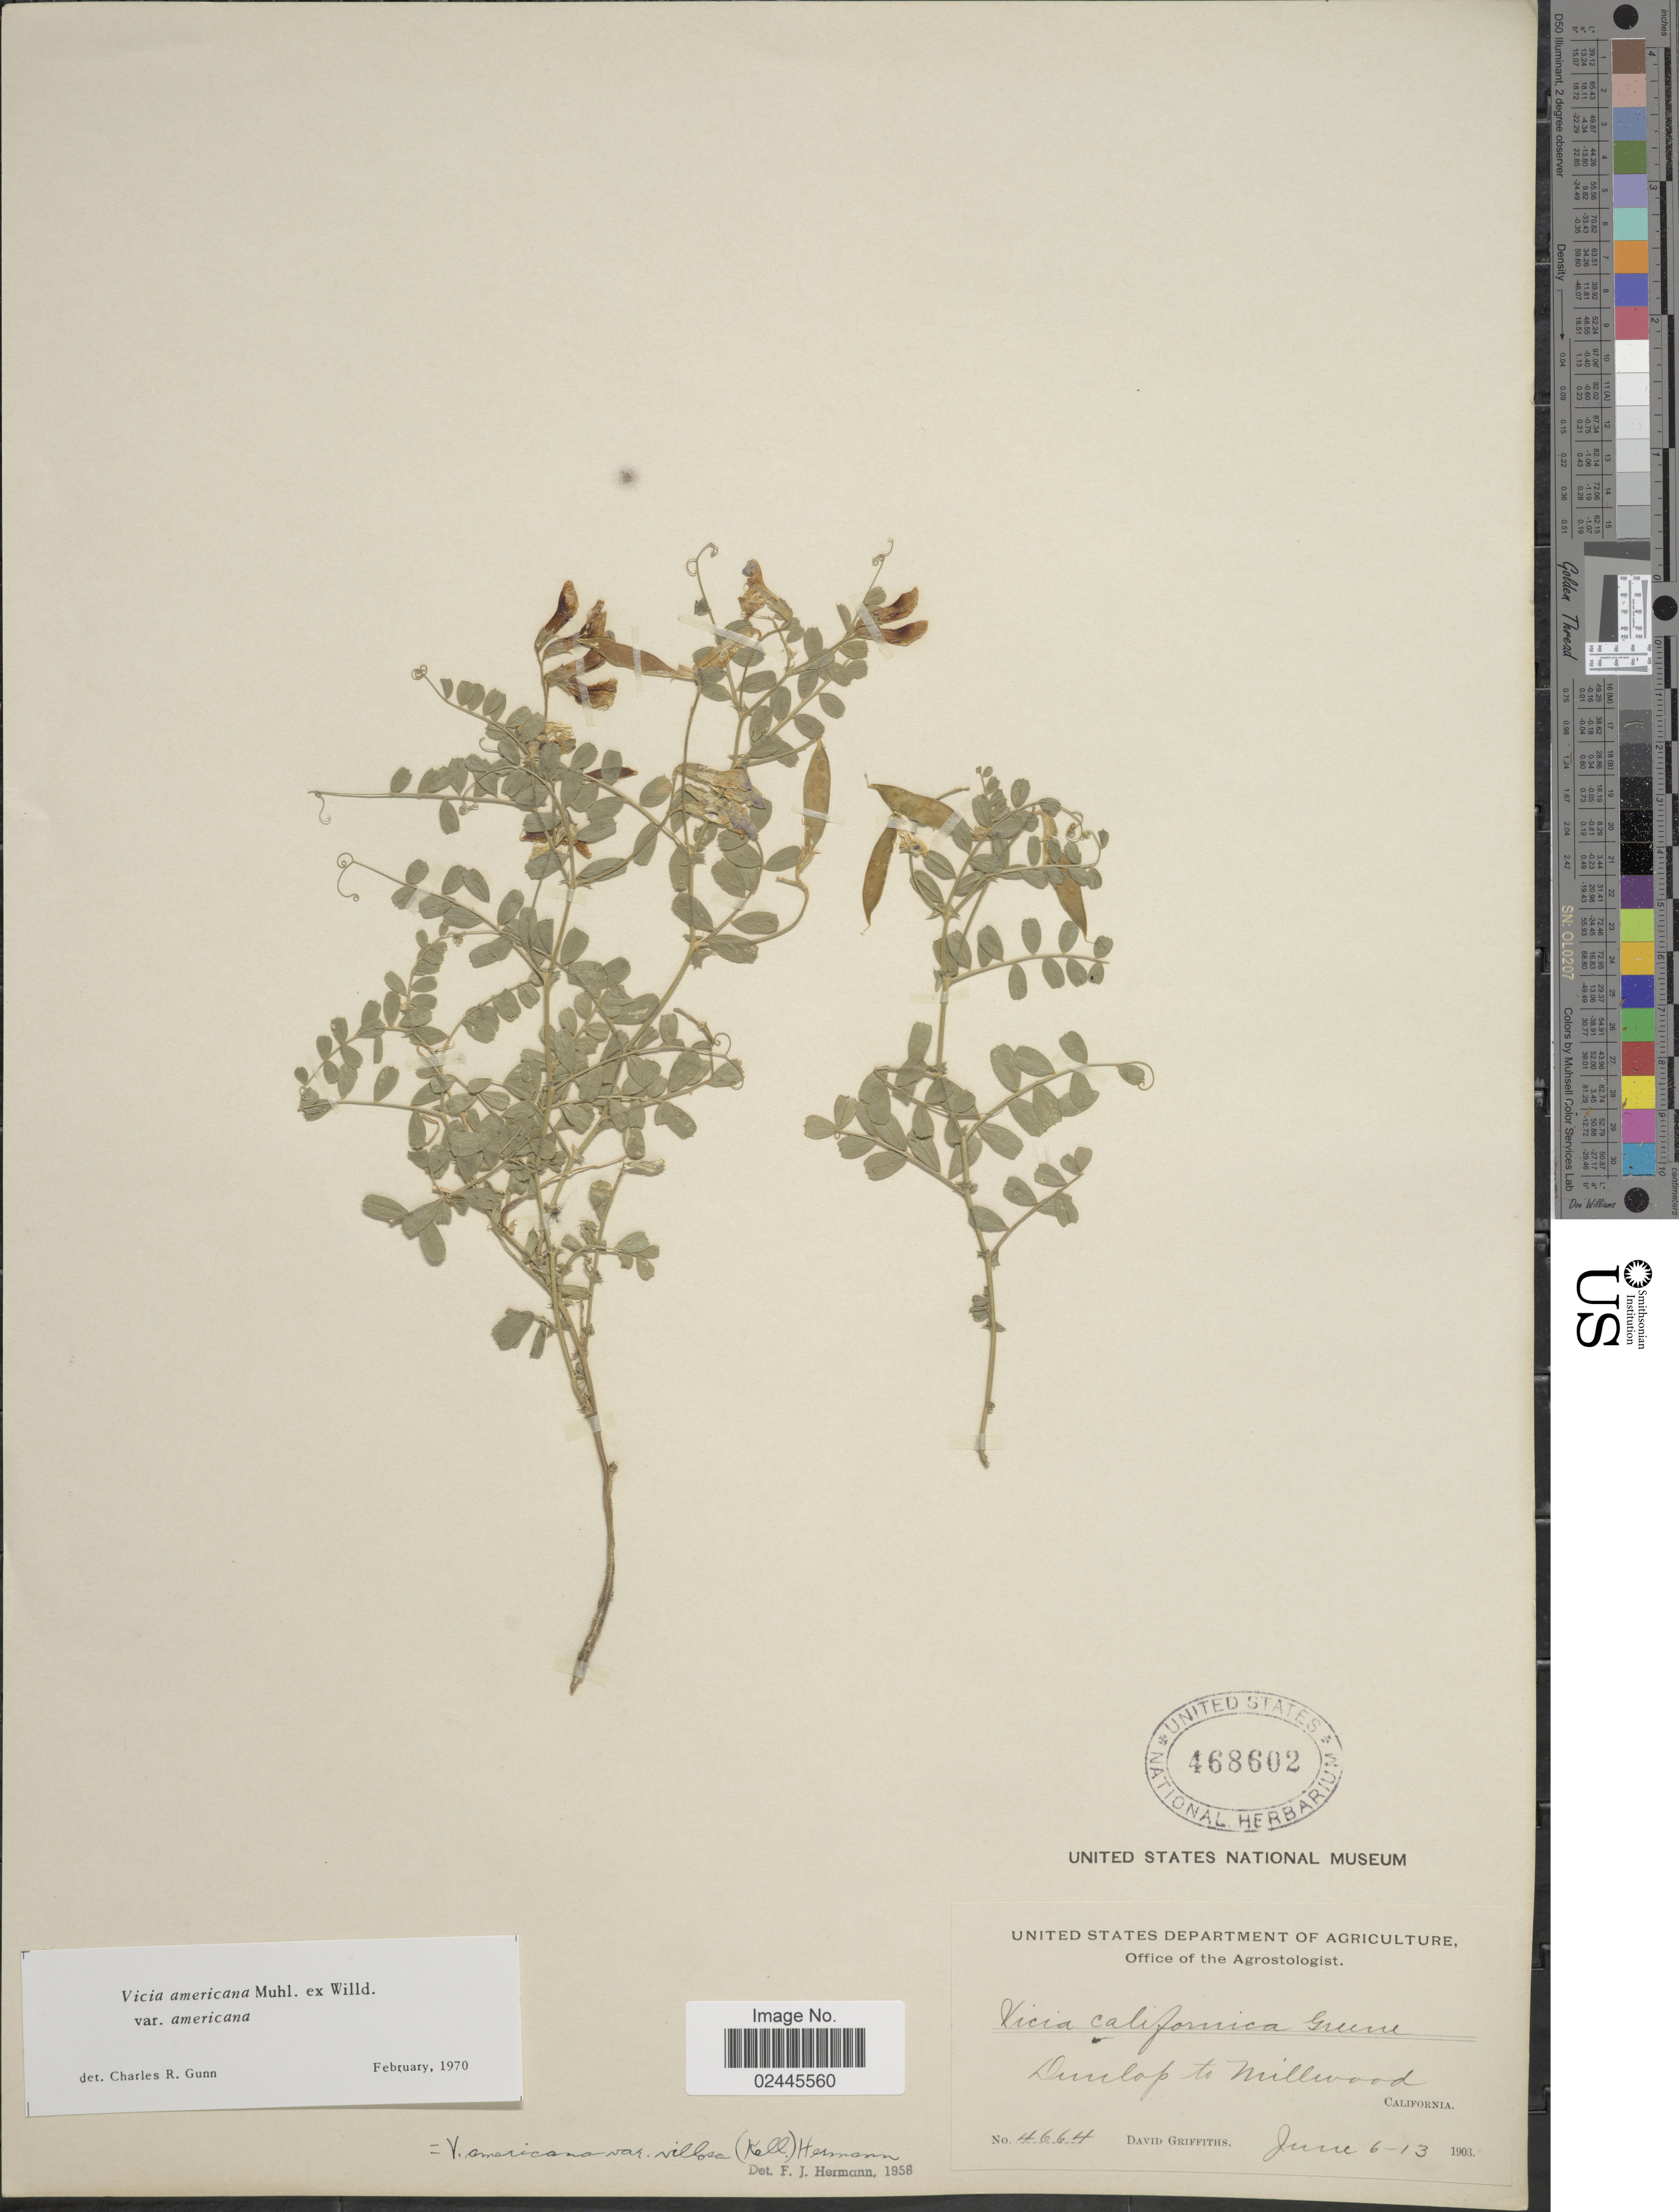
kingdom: Plantae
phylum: Tracheophyta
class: Magnoliopsida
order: Fabales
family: Fabaceae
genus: Vicia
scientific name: Vicia americana var. americana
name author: Muhl. ex Willd.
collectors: D. Griffiths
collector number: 4664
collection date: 1903-06-06/1903-06-13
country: United States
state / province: California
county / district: Fresno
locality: Dunlop to Millwood.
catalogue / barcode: US 468602